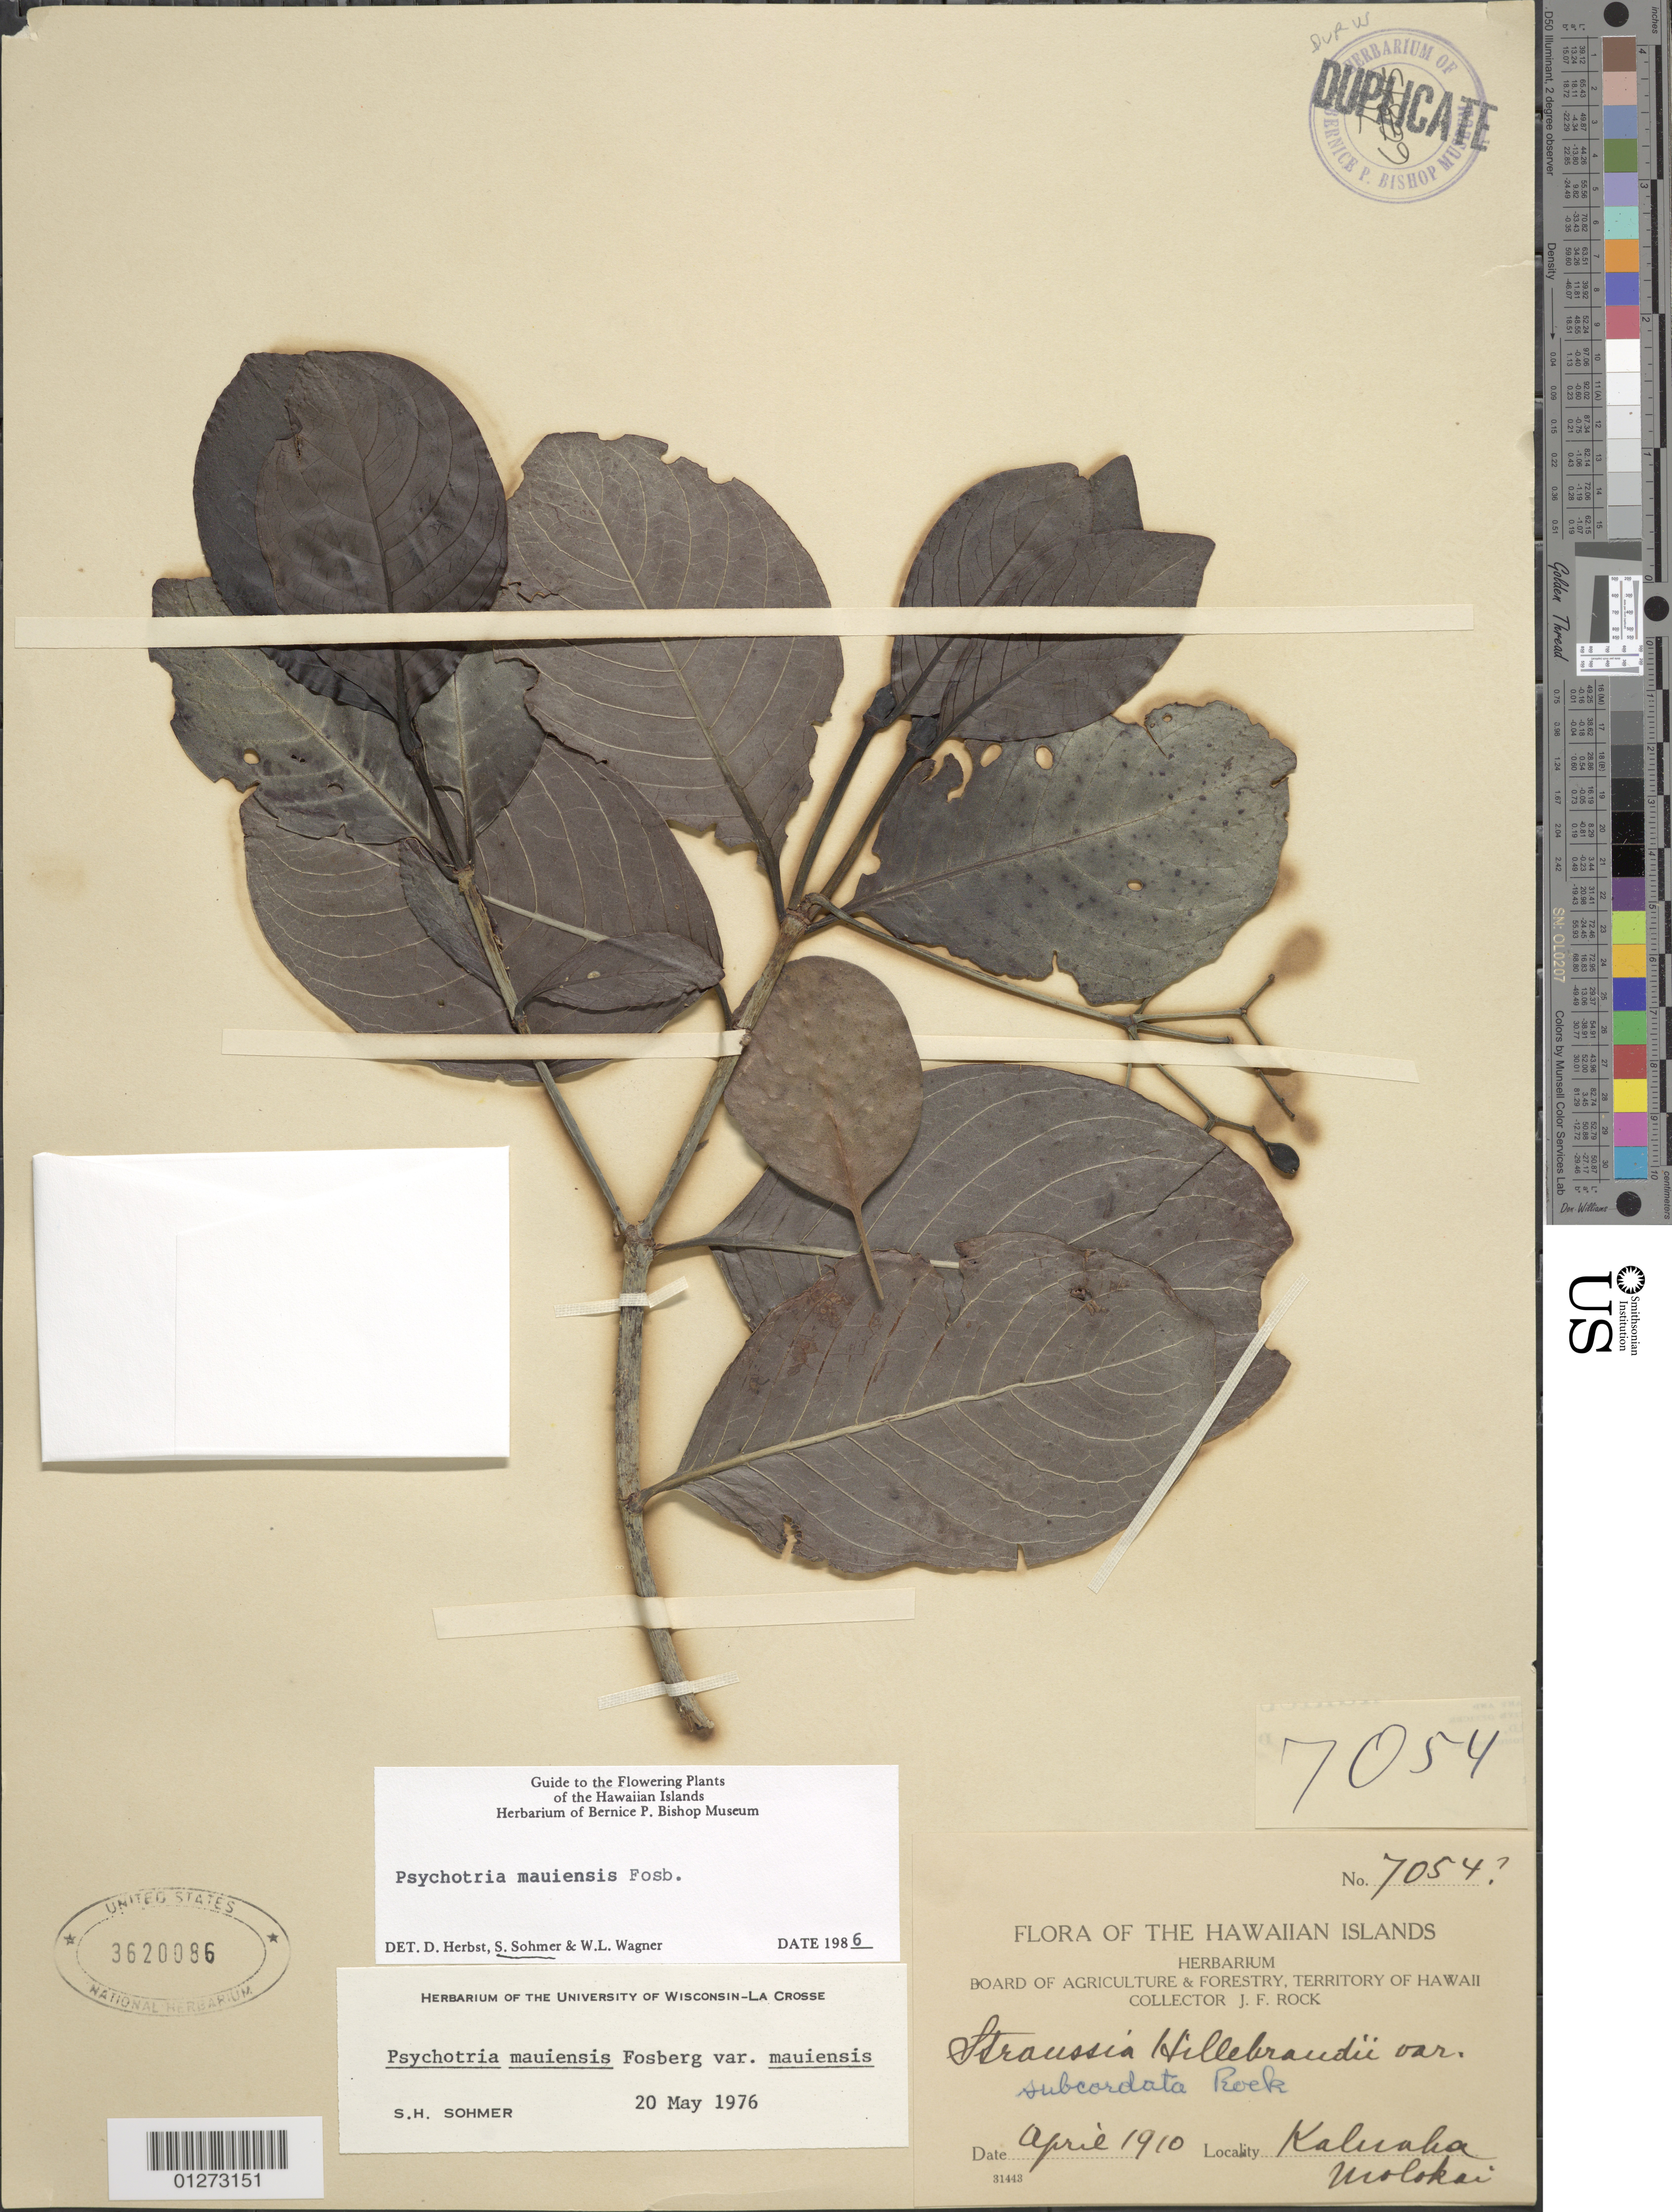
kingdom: Plantae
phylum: Tracheophyta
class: Magnoliopsida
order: Gentianales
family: Rubiaceae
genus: Psychotria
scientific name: Psychotria mauiensis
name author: Fosberg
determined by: Herbst, D. R.; Sohmer, S. H.; Wagner, W. L.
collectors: J. F. Rock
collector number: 7054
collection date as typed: Apr 1910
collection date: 1910-04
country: United States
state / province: Hawaii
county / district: Maui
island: Moloka'i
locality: Kaluaha.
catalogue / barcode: US 3620086